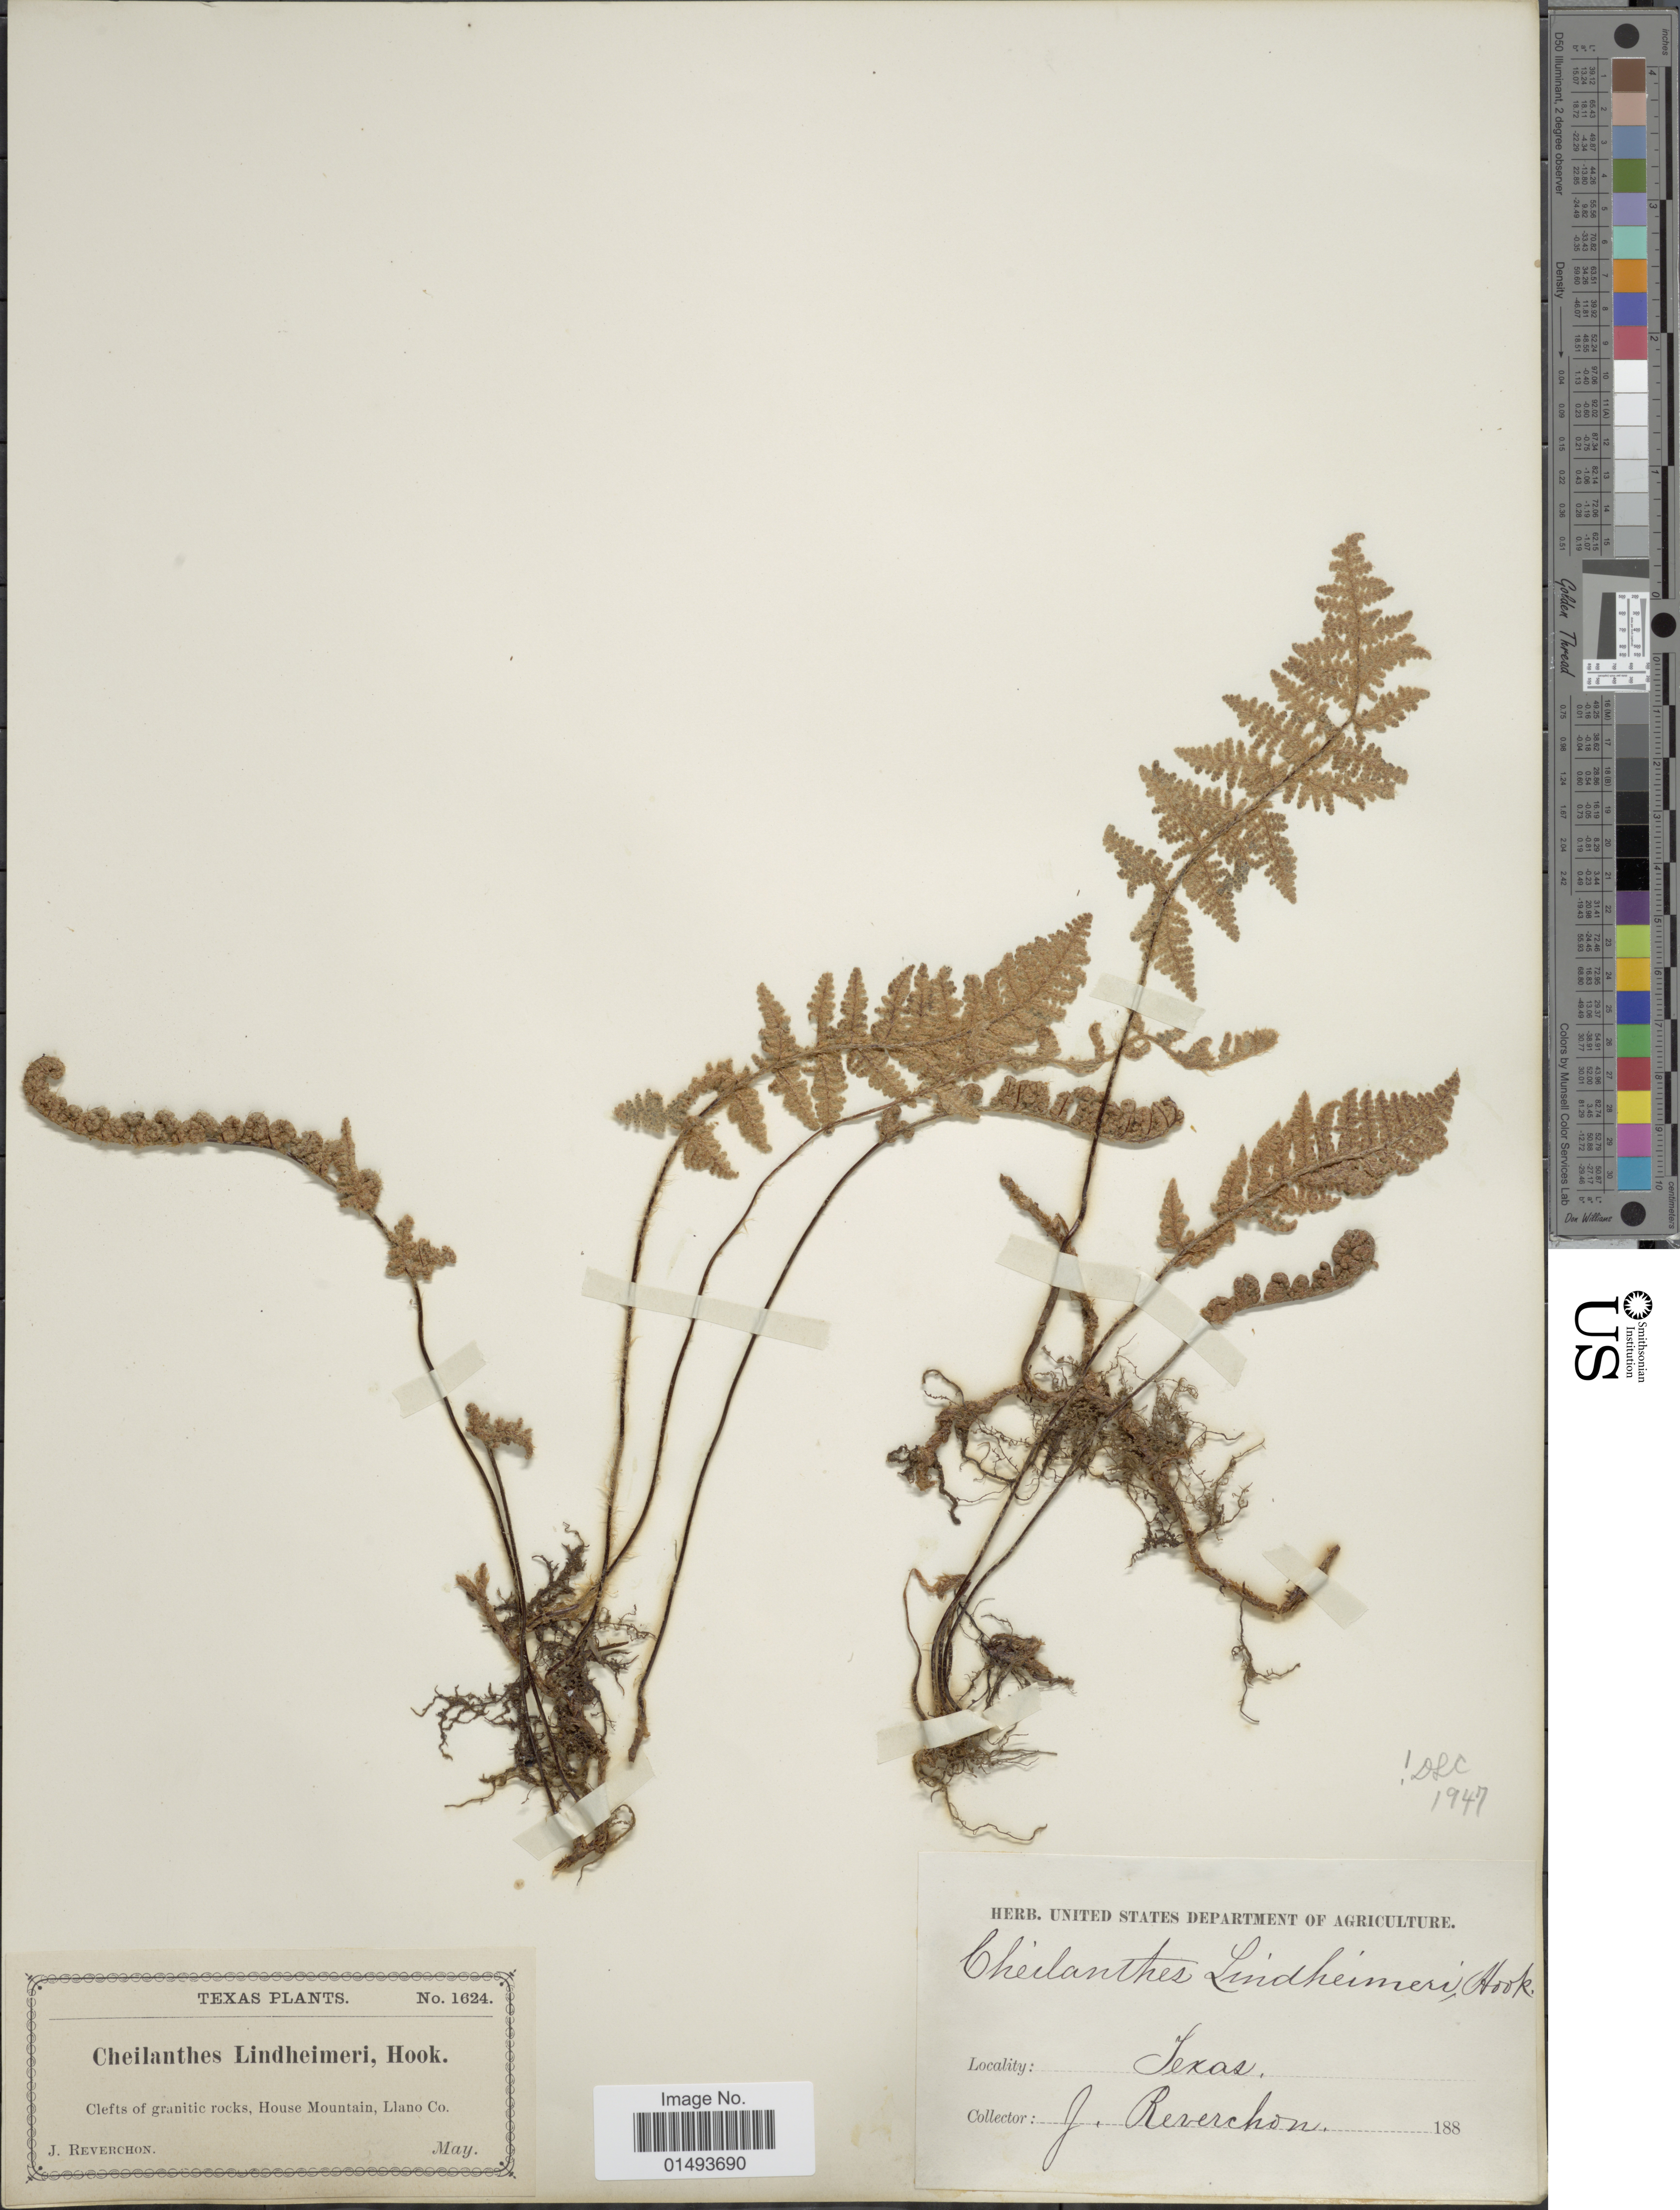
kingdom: Plantae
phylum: Tracheophyta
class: Polypodiopsida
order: Polypodiales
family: Pteridaceae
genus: Myriopteris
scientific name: Myriopteris lindheimeri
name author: (Hook.) J. Sm.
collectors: J. Reverchon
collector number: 1624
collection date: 1947-12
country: United States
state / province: Texas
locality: Texas Plants, Clefts granatic rocks, House Mountain Liano Co.